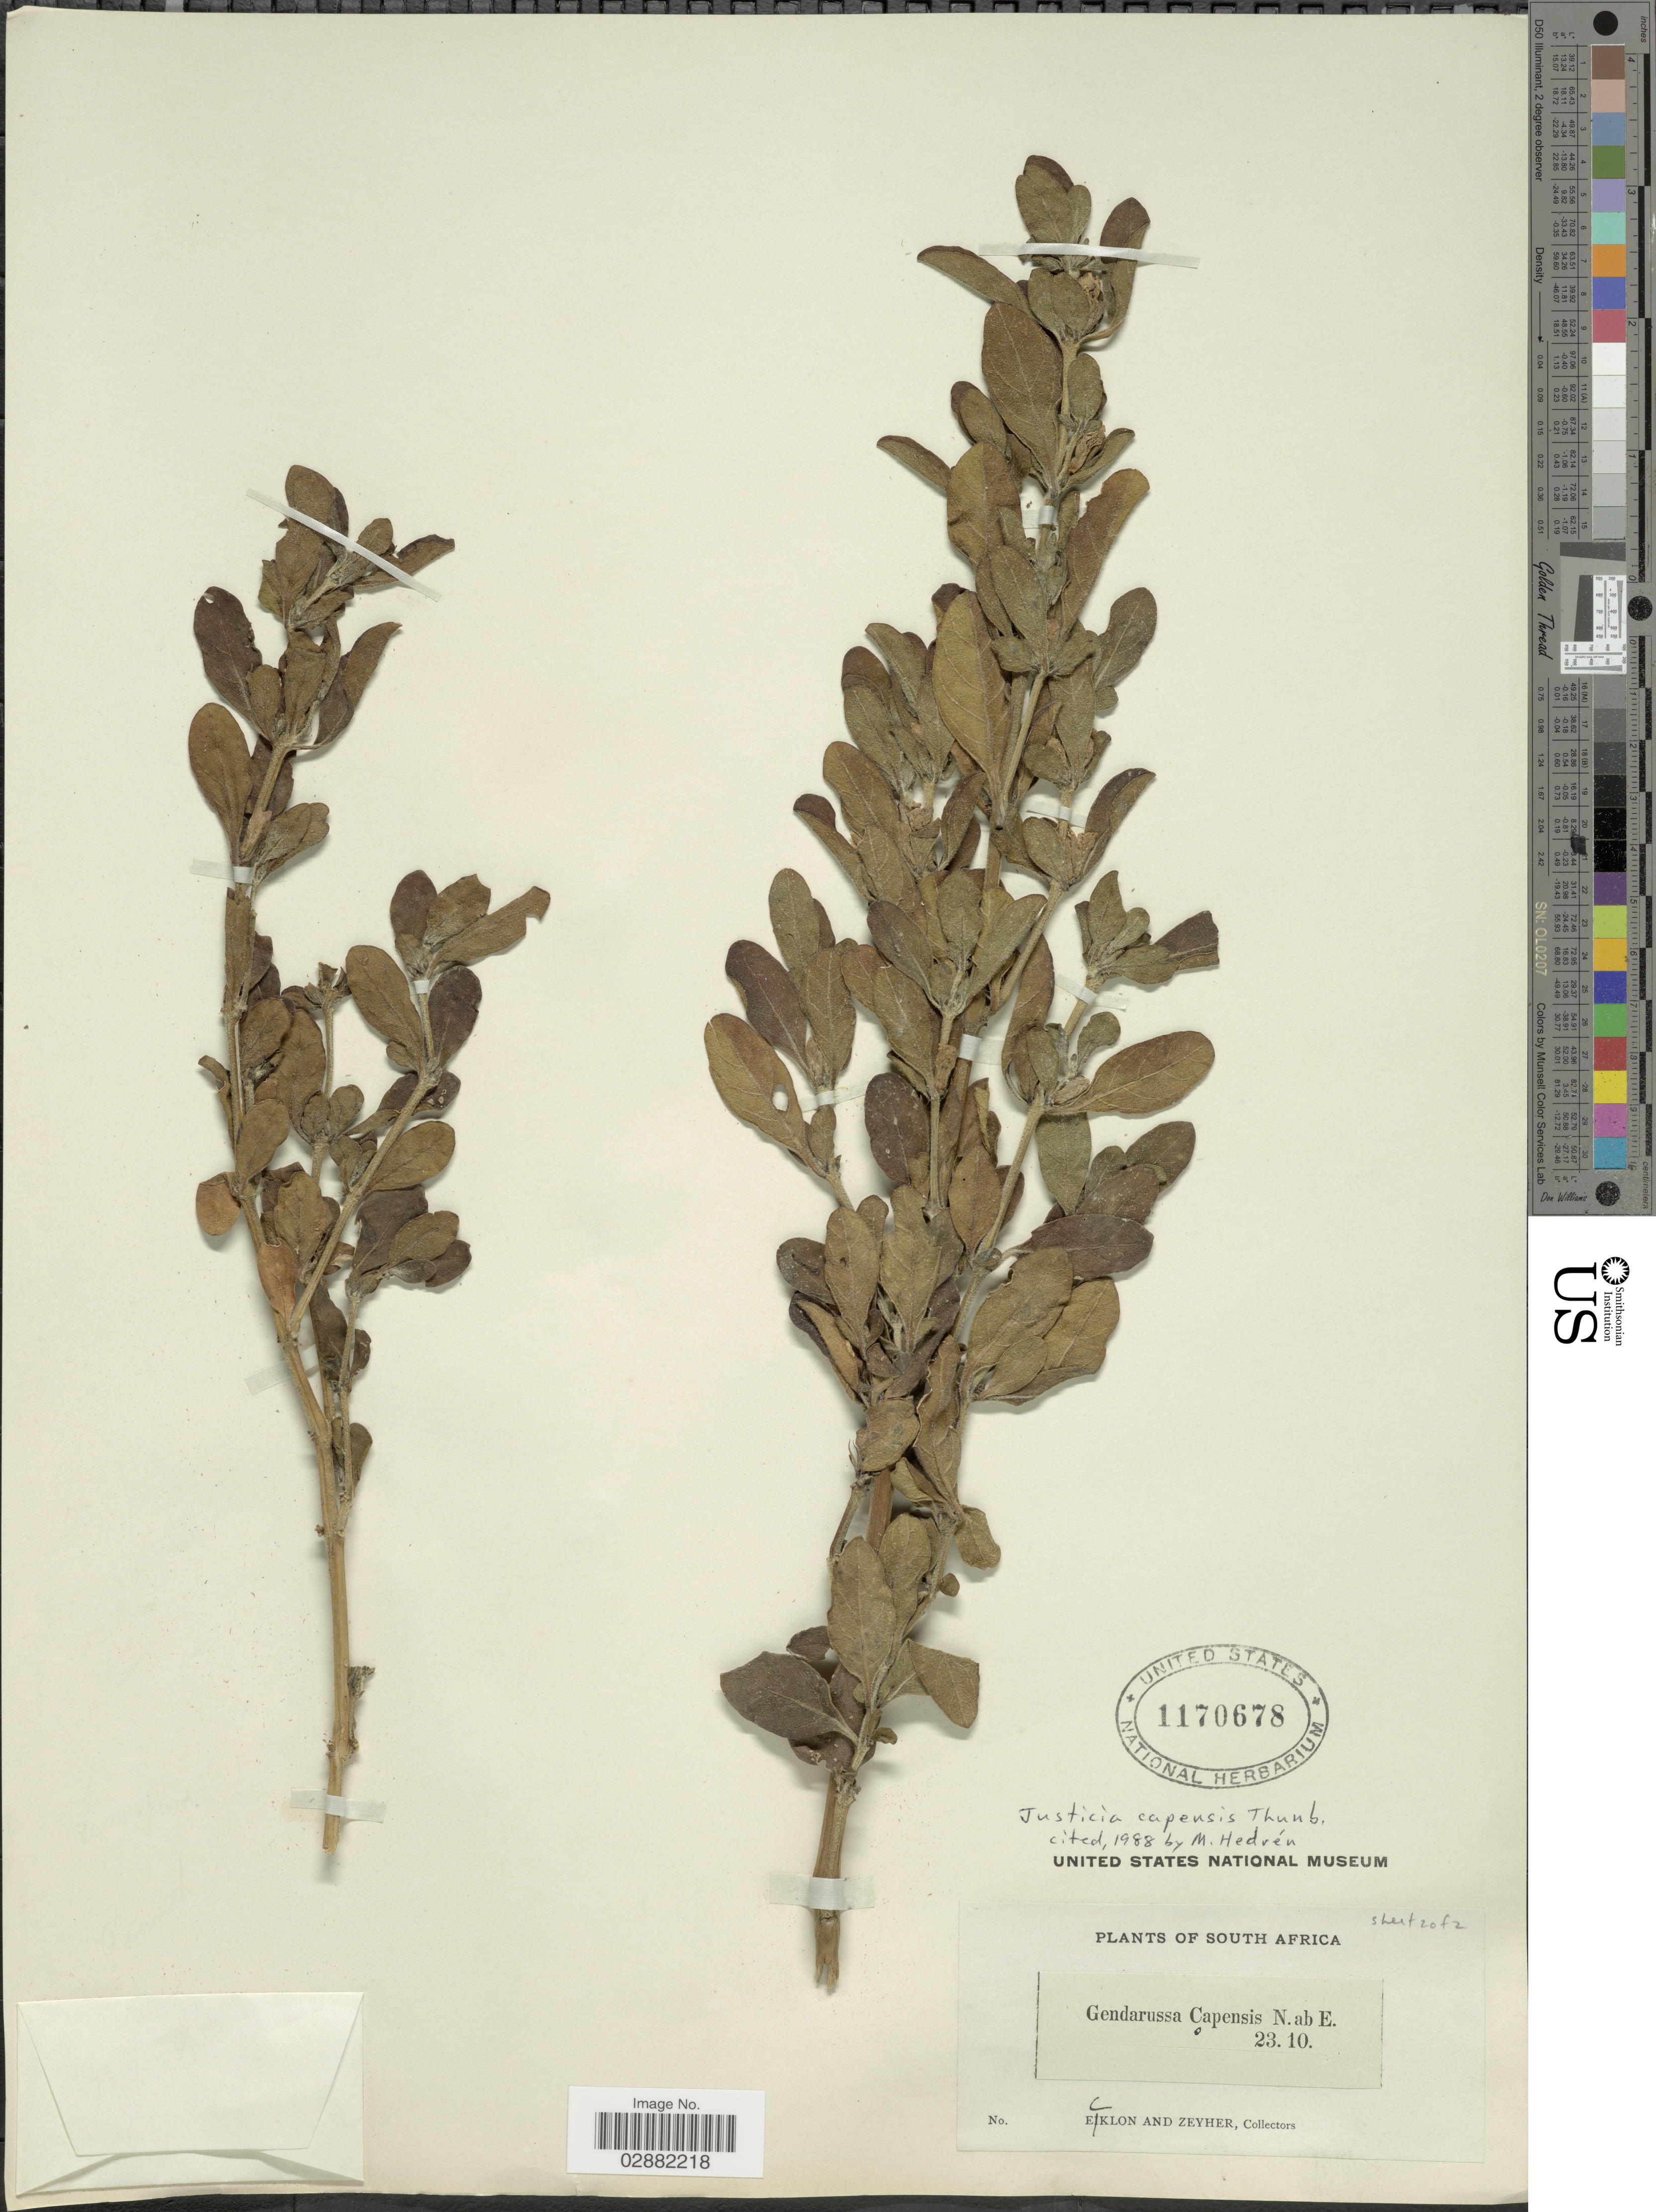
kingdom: Plantae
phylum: Tracheophyta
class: Magnoliopsida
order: Lamiales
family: Acanthaceae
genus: Justicia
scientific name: Justicia capensis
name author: Thunb.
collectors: -. Ecklon & -. Zeyher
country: South Africa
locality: South Africa.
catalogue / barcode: US 1170678